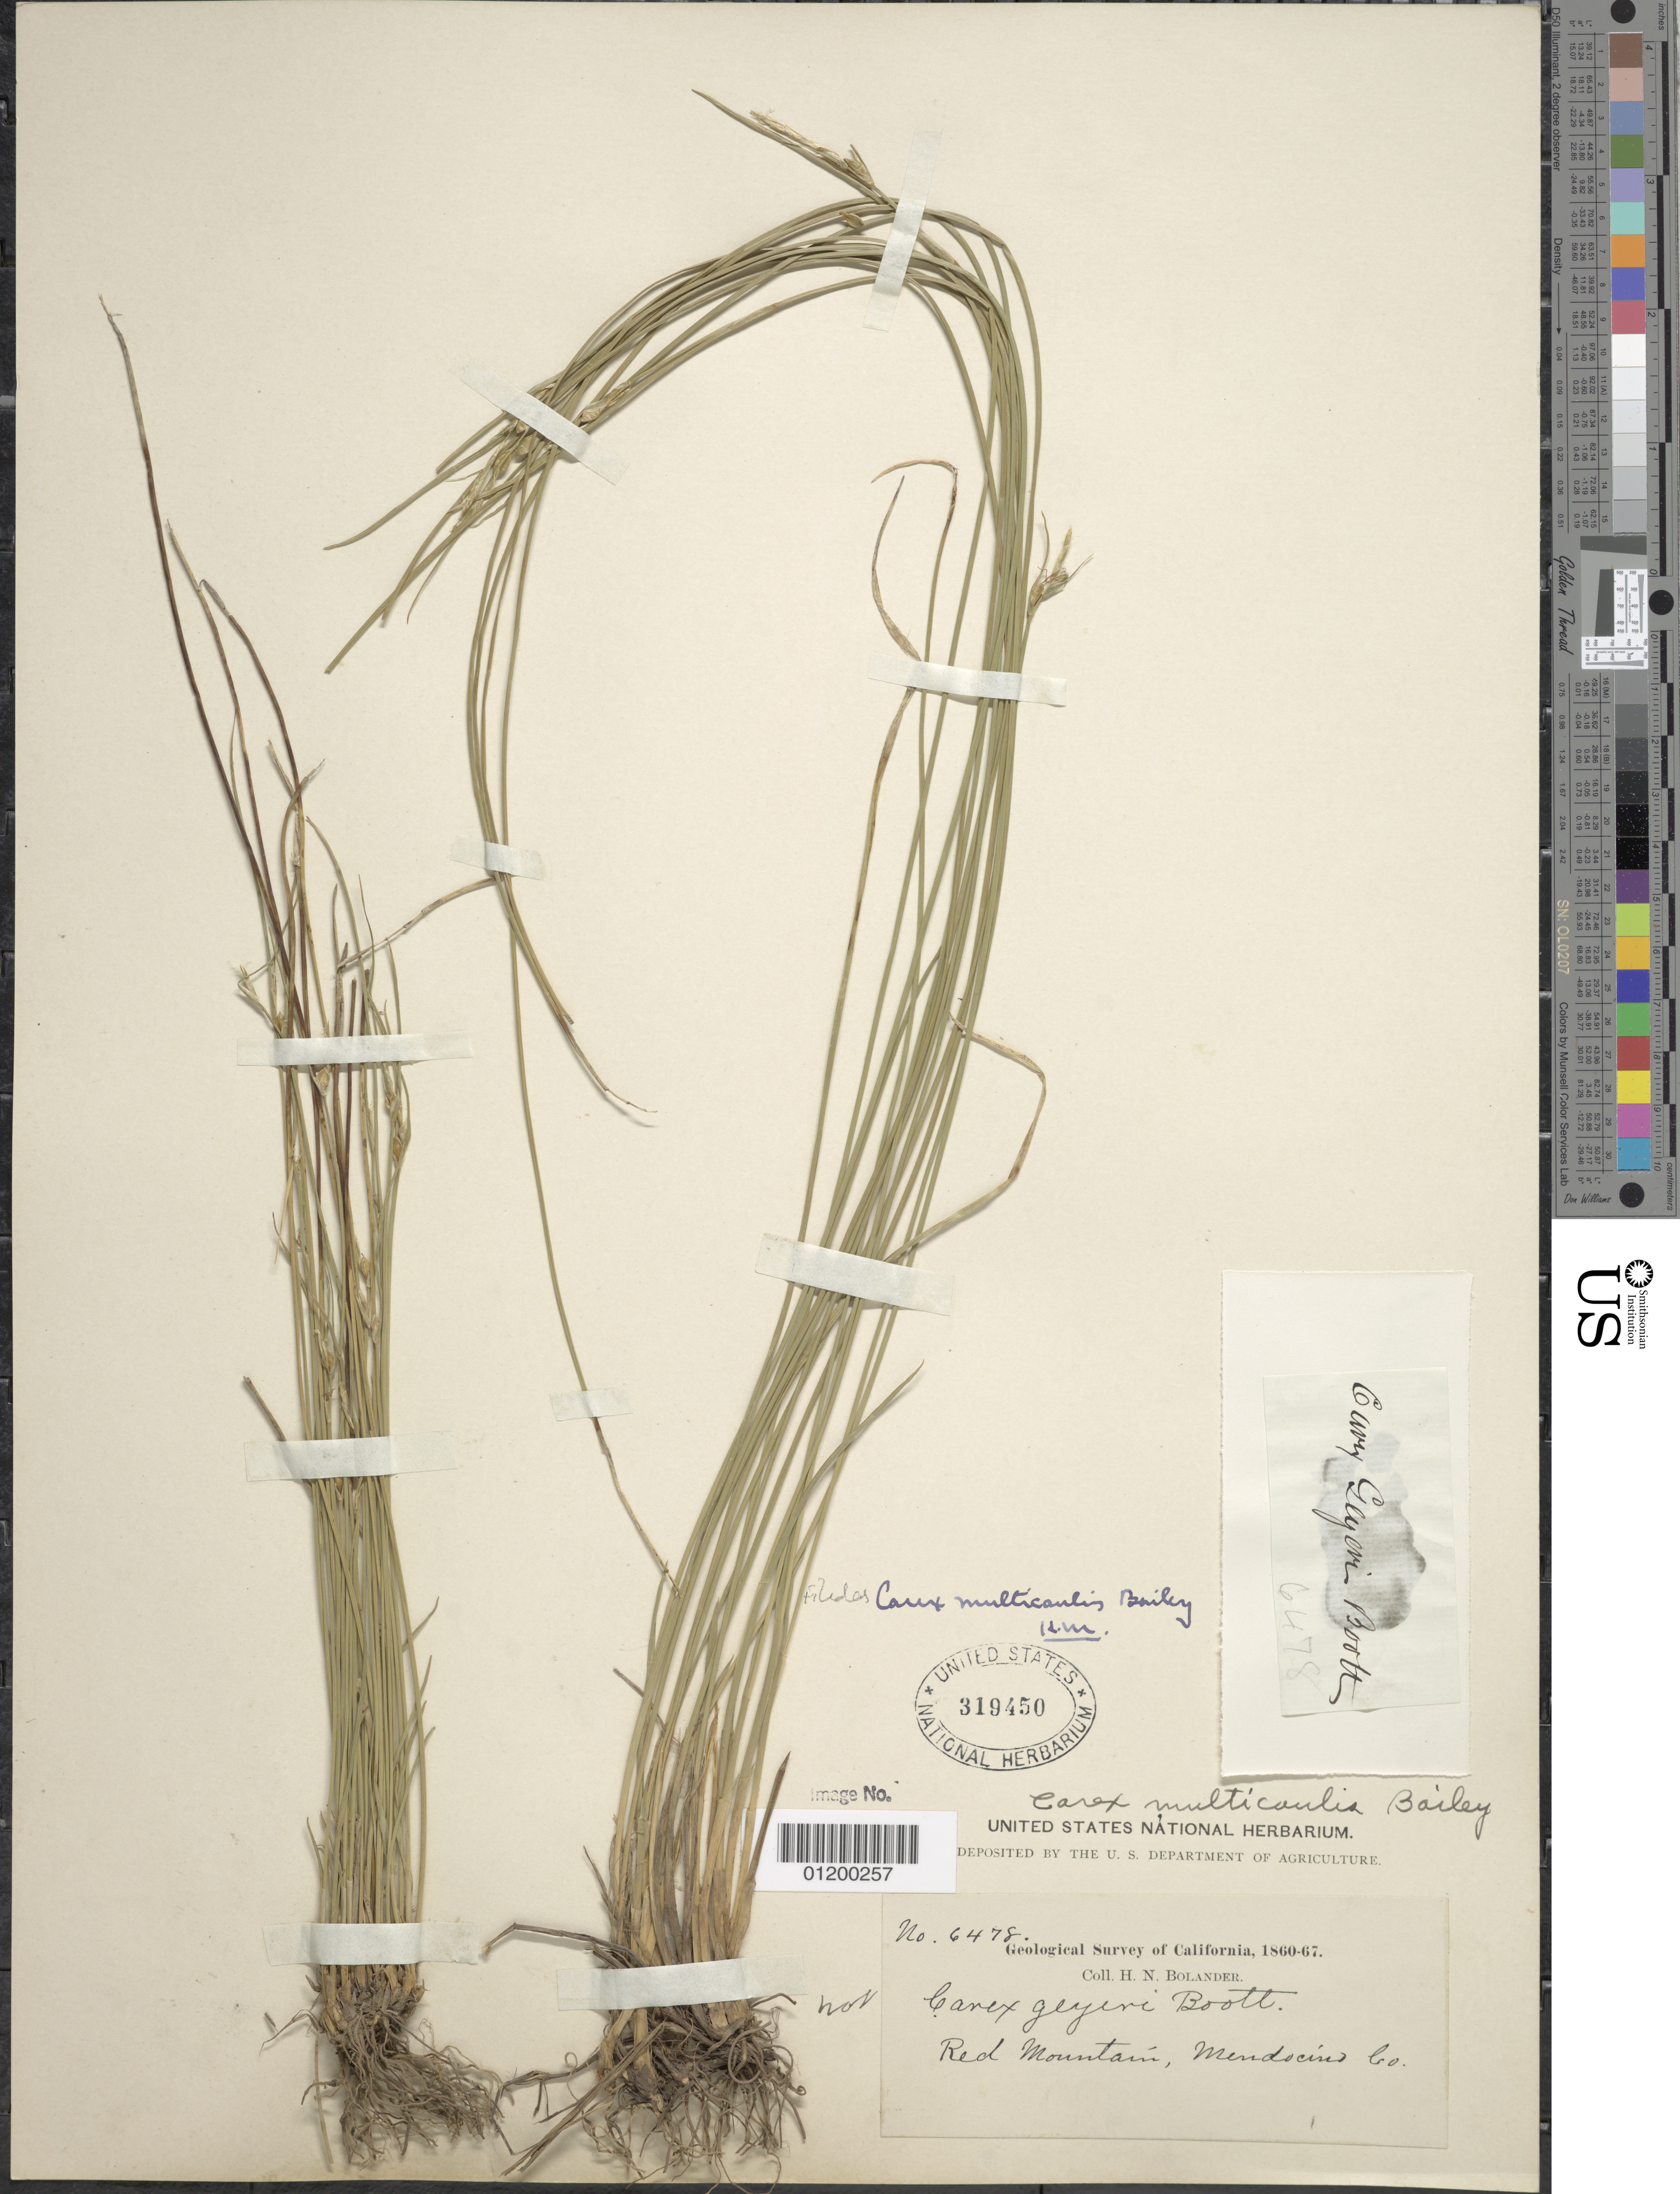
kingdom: Plantae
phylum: Tracheophyta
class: Liliopsida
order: Poales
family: Cyperaceae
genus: Carex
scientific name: Carex multicaulis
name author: L.H. Bailey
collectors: H. Bolander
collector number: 6478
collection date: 1860/1867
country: United States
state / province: California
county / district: Mendocino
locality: Red Mts.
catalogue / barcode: US 319450